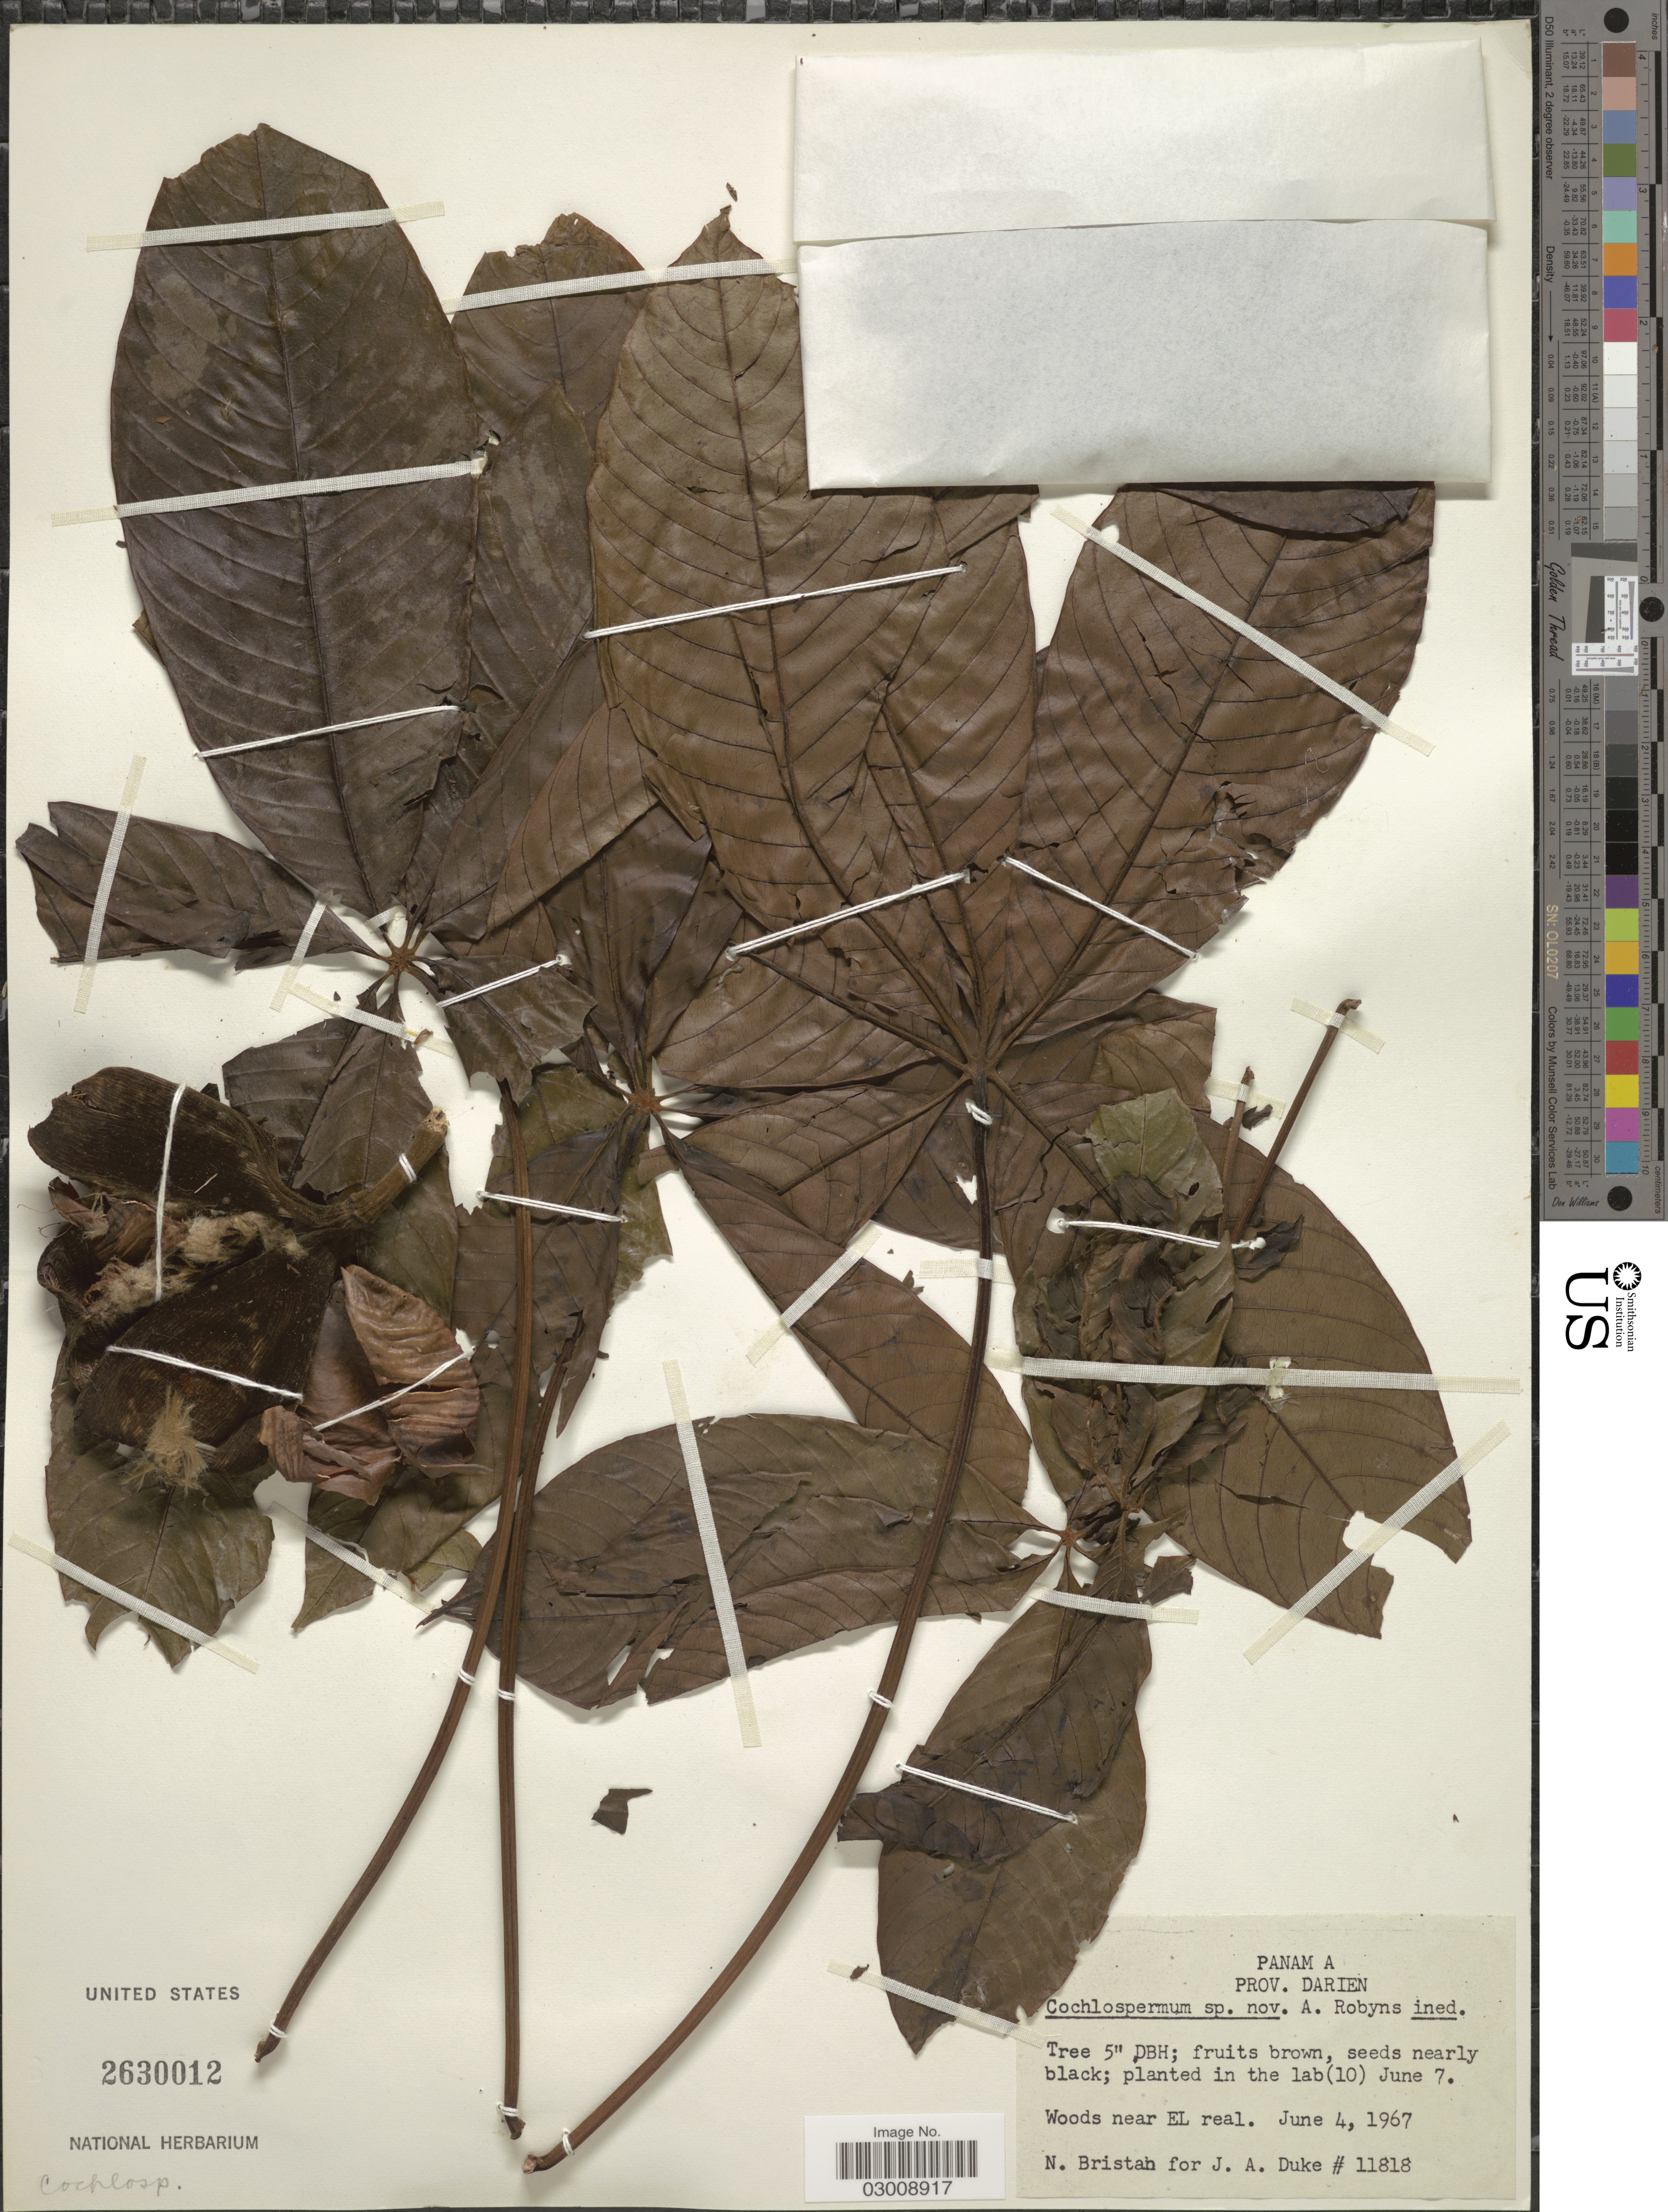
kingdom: Plantae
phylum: Tracheophyta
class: Magnoliopsida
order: Malvales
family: Cochlospermaceae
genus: Cochlospermum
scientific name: Cochlospermum orinocense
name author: (Kunth) Steud.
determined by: Liesner, R. L.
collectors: N. Bristan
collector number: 11818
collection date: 1967-06-04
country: Panama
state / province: Darién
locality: Prov. Darien. Woods near El real.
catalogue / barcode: US 2630012